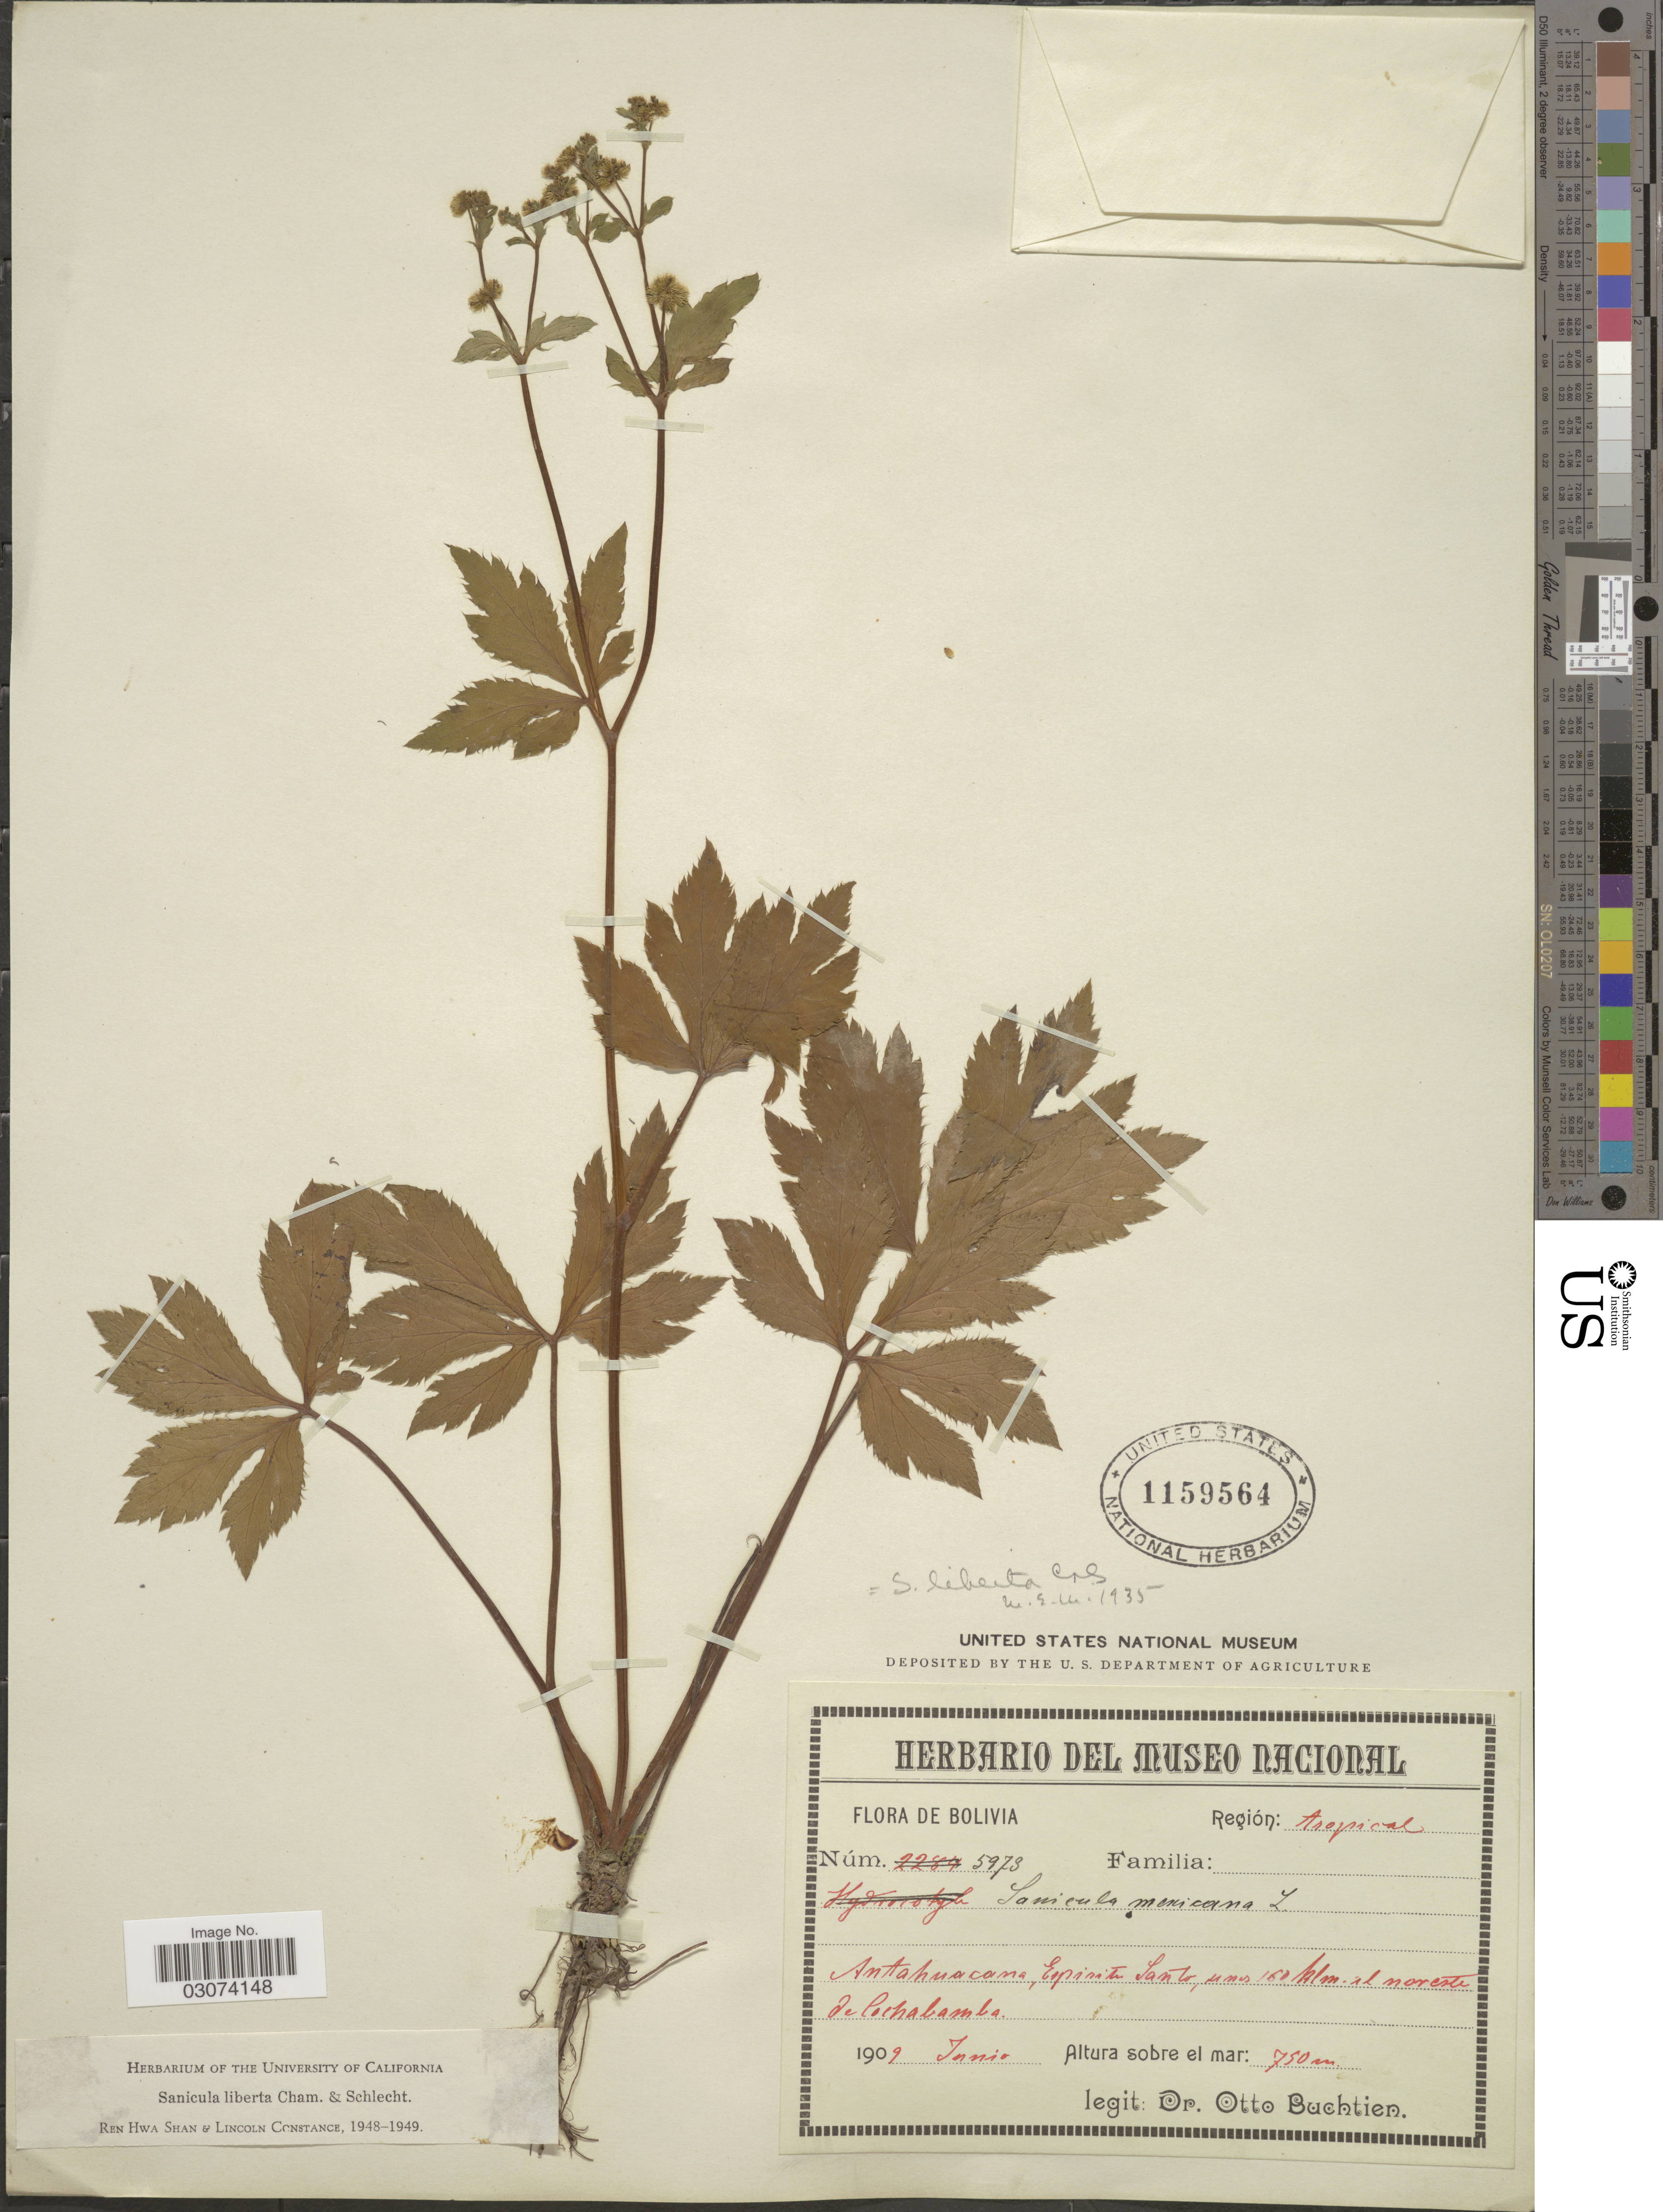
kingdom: Plantae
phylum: Tracheophyta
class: Magnoliopsida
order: Apiales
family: Apiaceae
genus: Sanicula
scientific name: Sanicula liberta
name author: Cham. & Schltdl.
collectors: O. Buchtien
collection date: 1909-06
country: Bolivia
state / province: Cochabamba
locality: Región: tropical. Antahuacana, Espirito Santo, unos 160 klm. al noreste de Cochabamba.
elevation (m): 750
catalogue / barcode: US 1159564